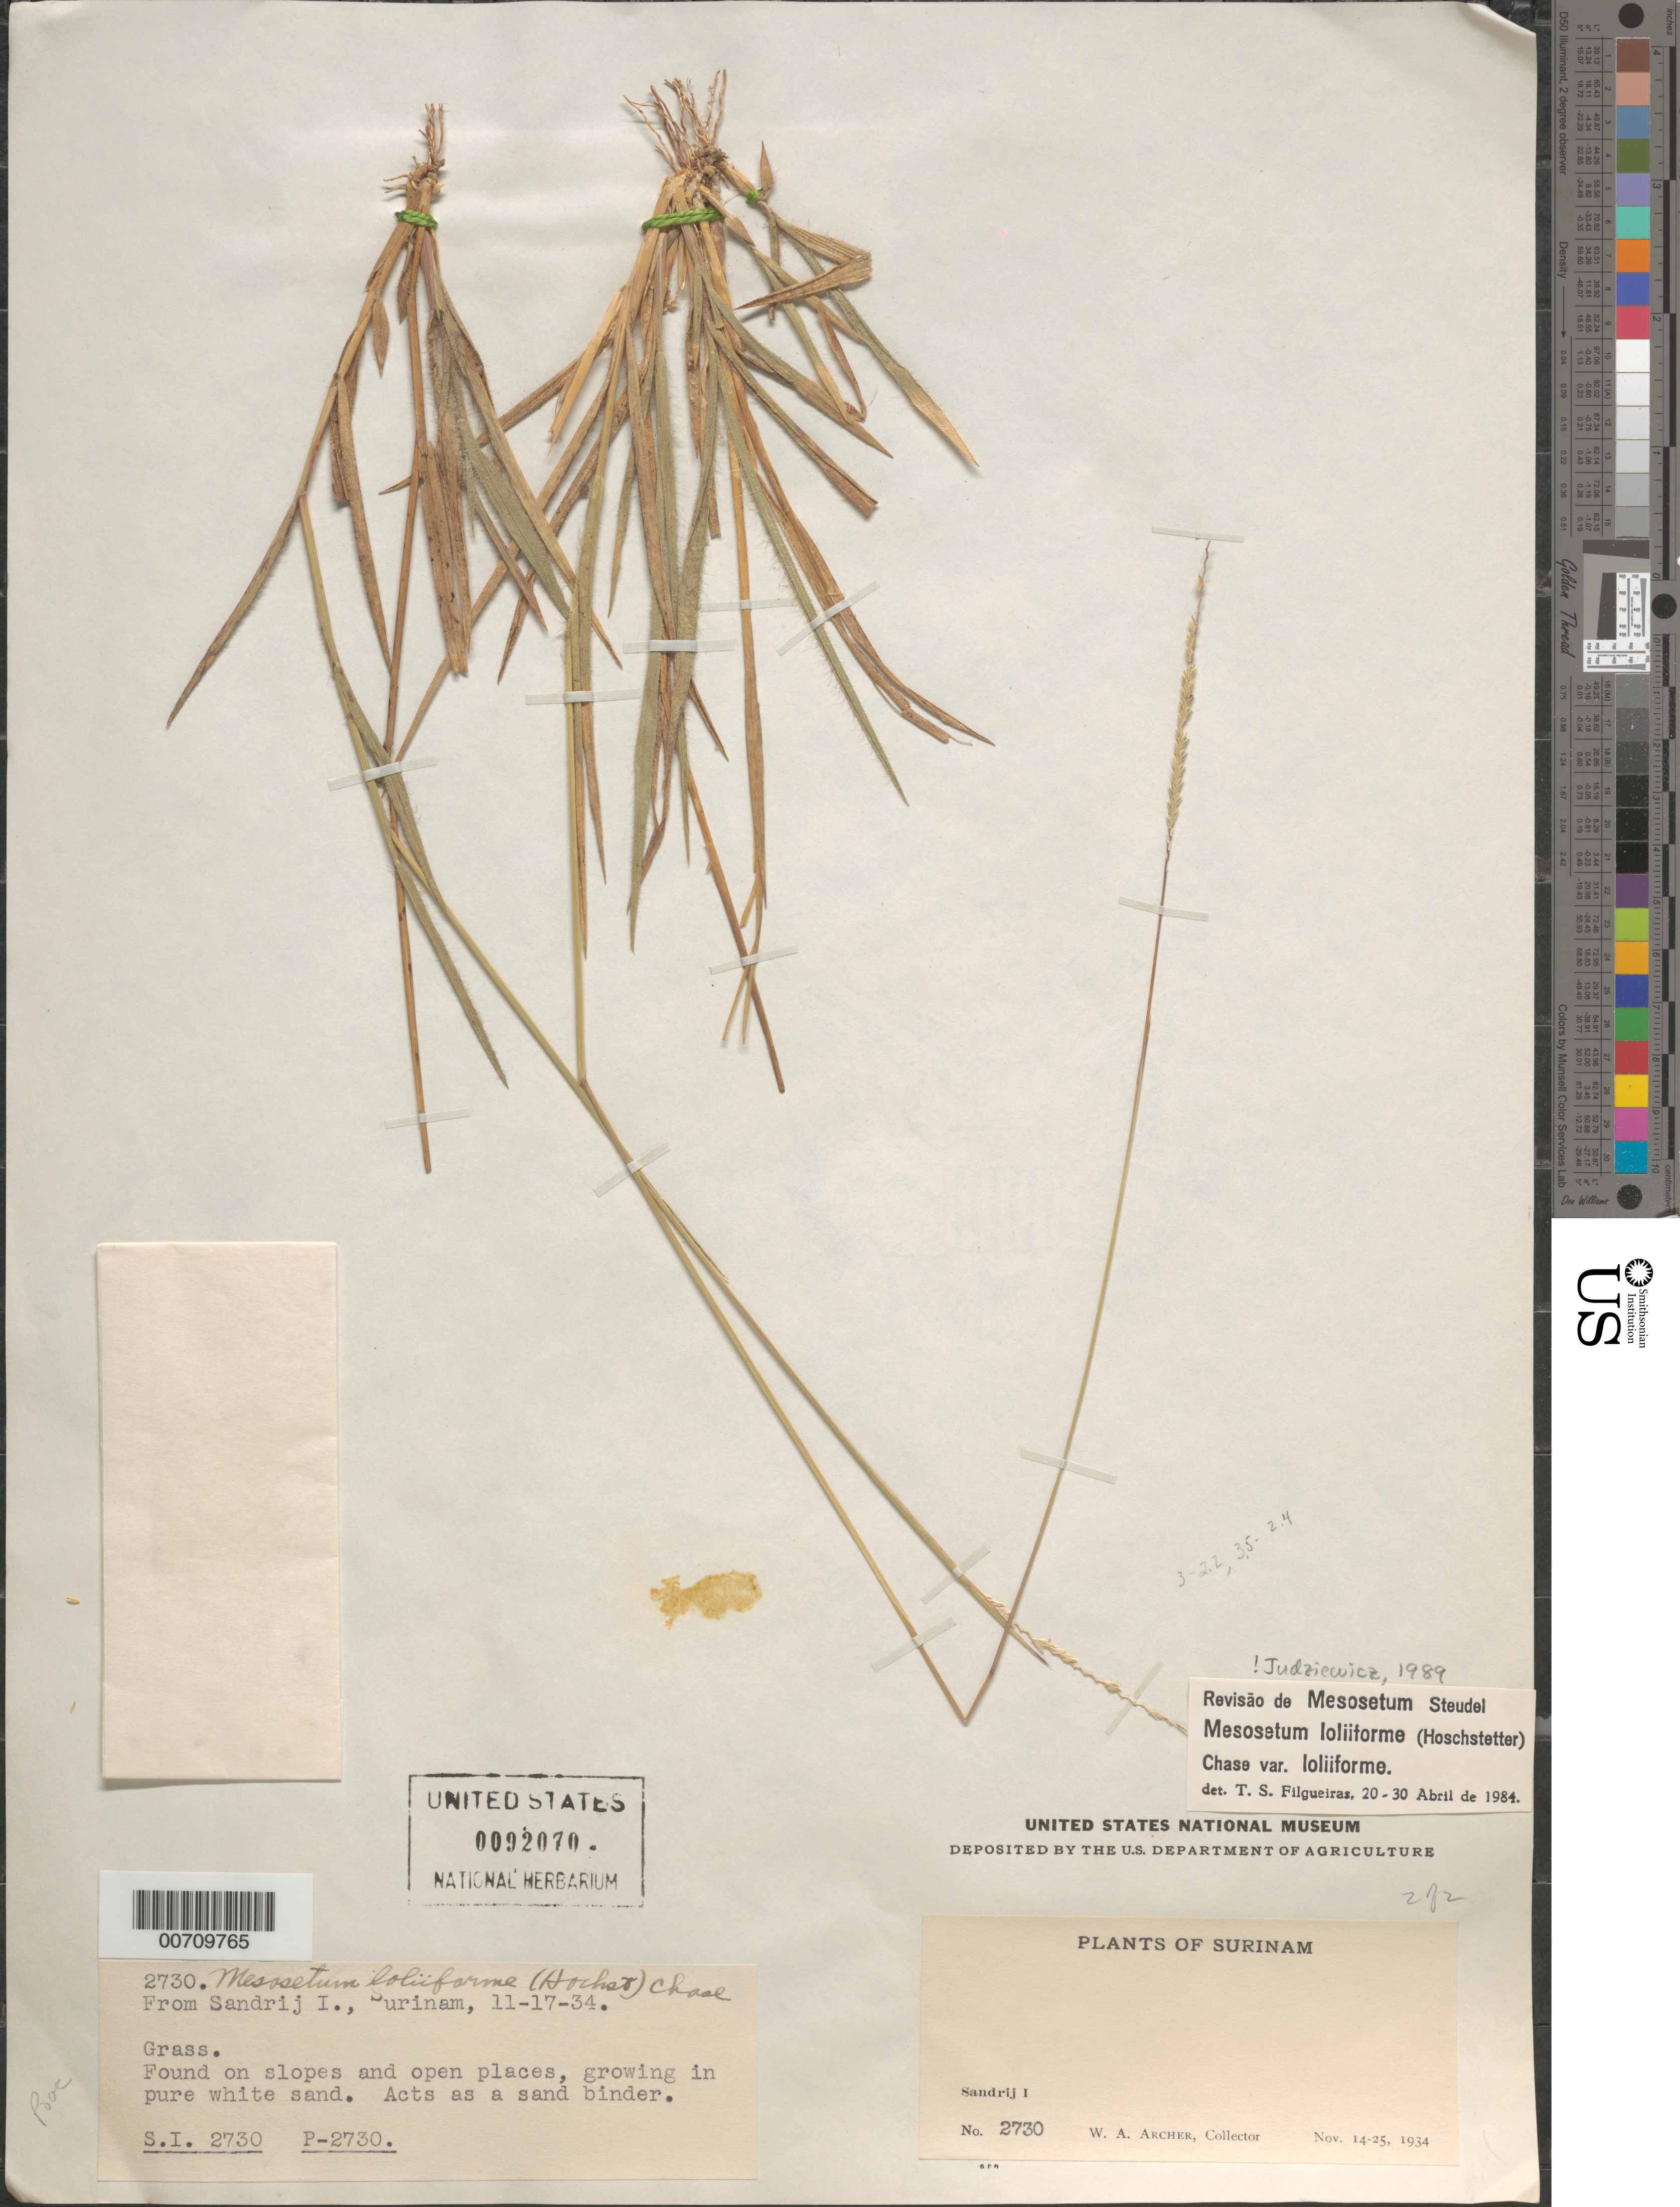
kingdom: Plantae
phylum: Tracheophyta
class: Liliopsida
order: Poales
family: Poaceae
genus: Mesosetum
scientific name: Mesosetum loliiforme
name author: (Hochst. ex Steud.) Chase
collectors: W. Archer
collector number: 2730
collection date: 1934-11-17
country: Suriname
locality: Sandrij I.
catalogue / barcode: US 92070